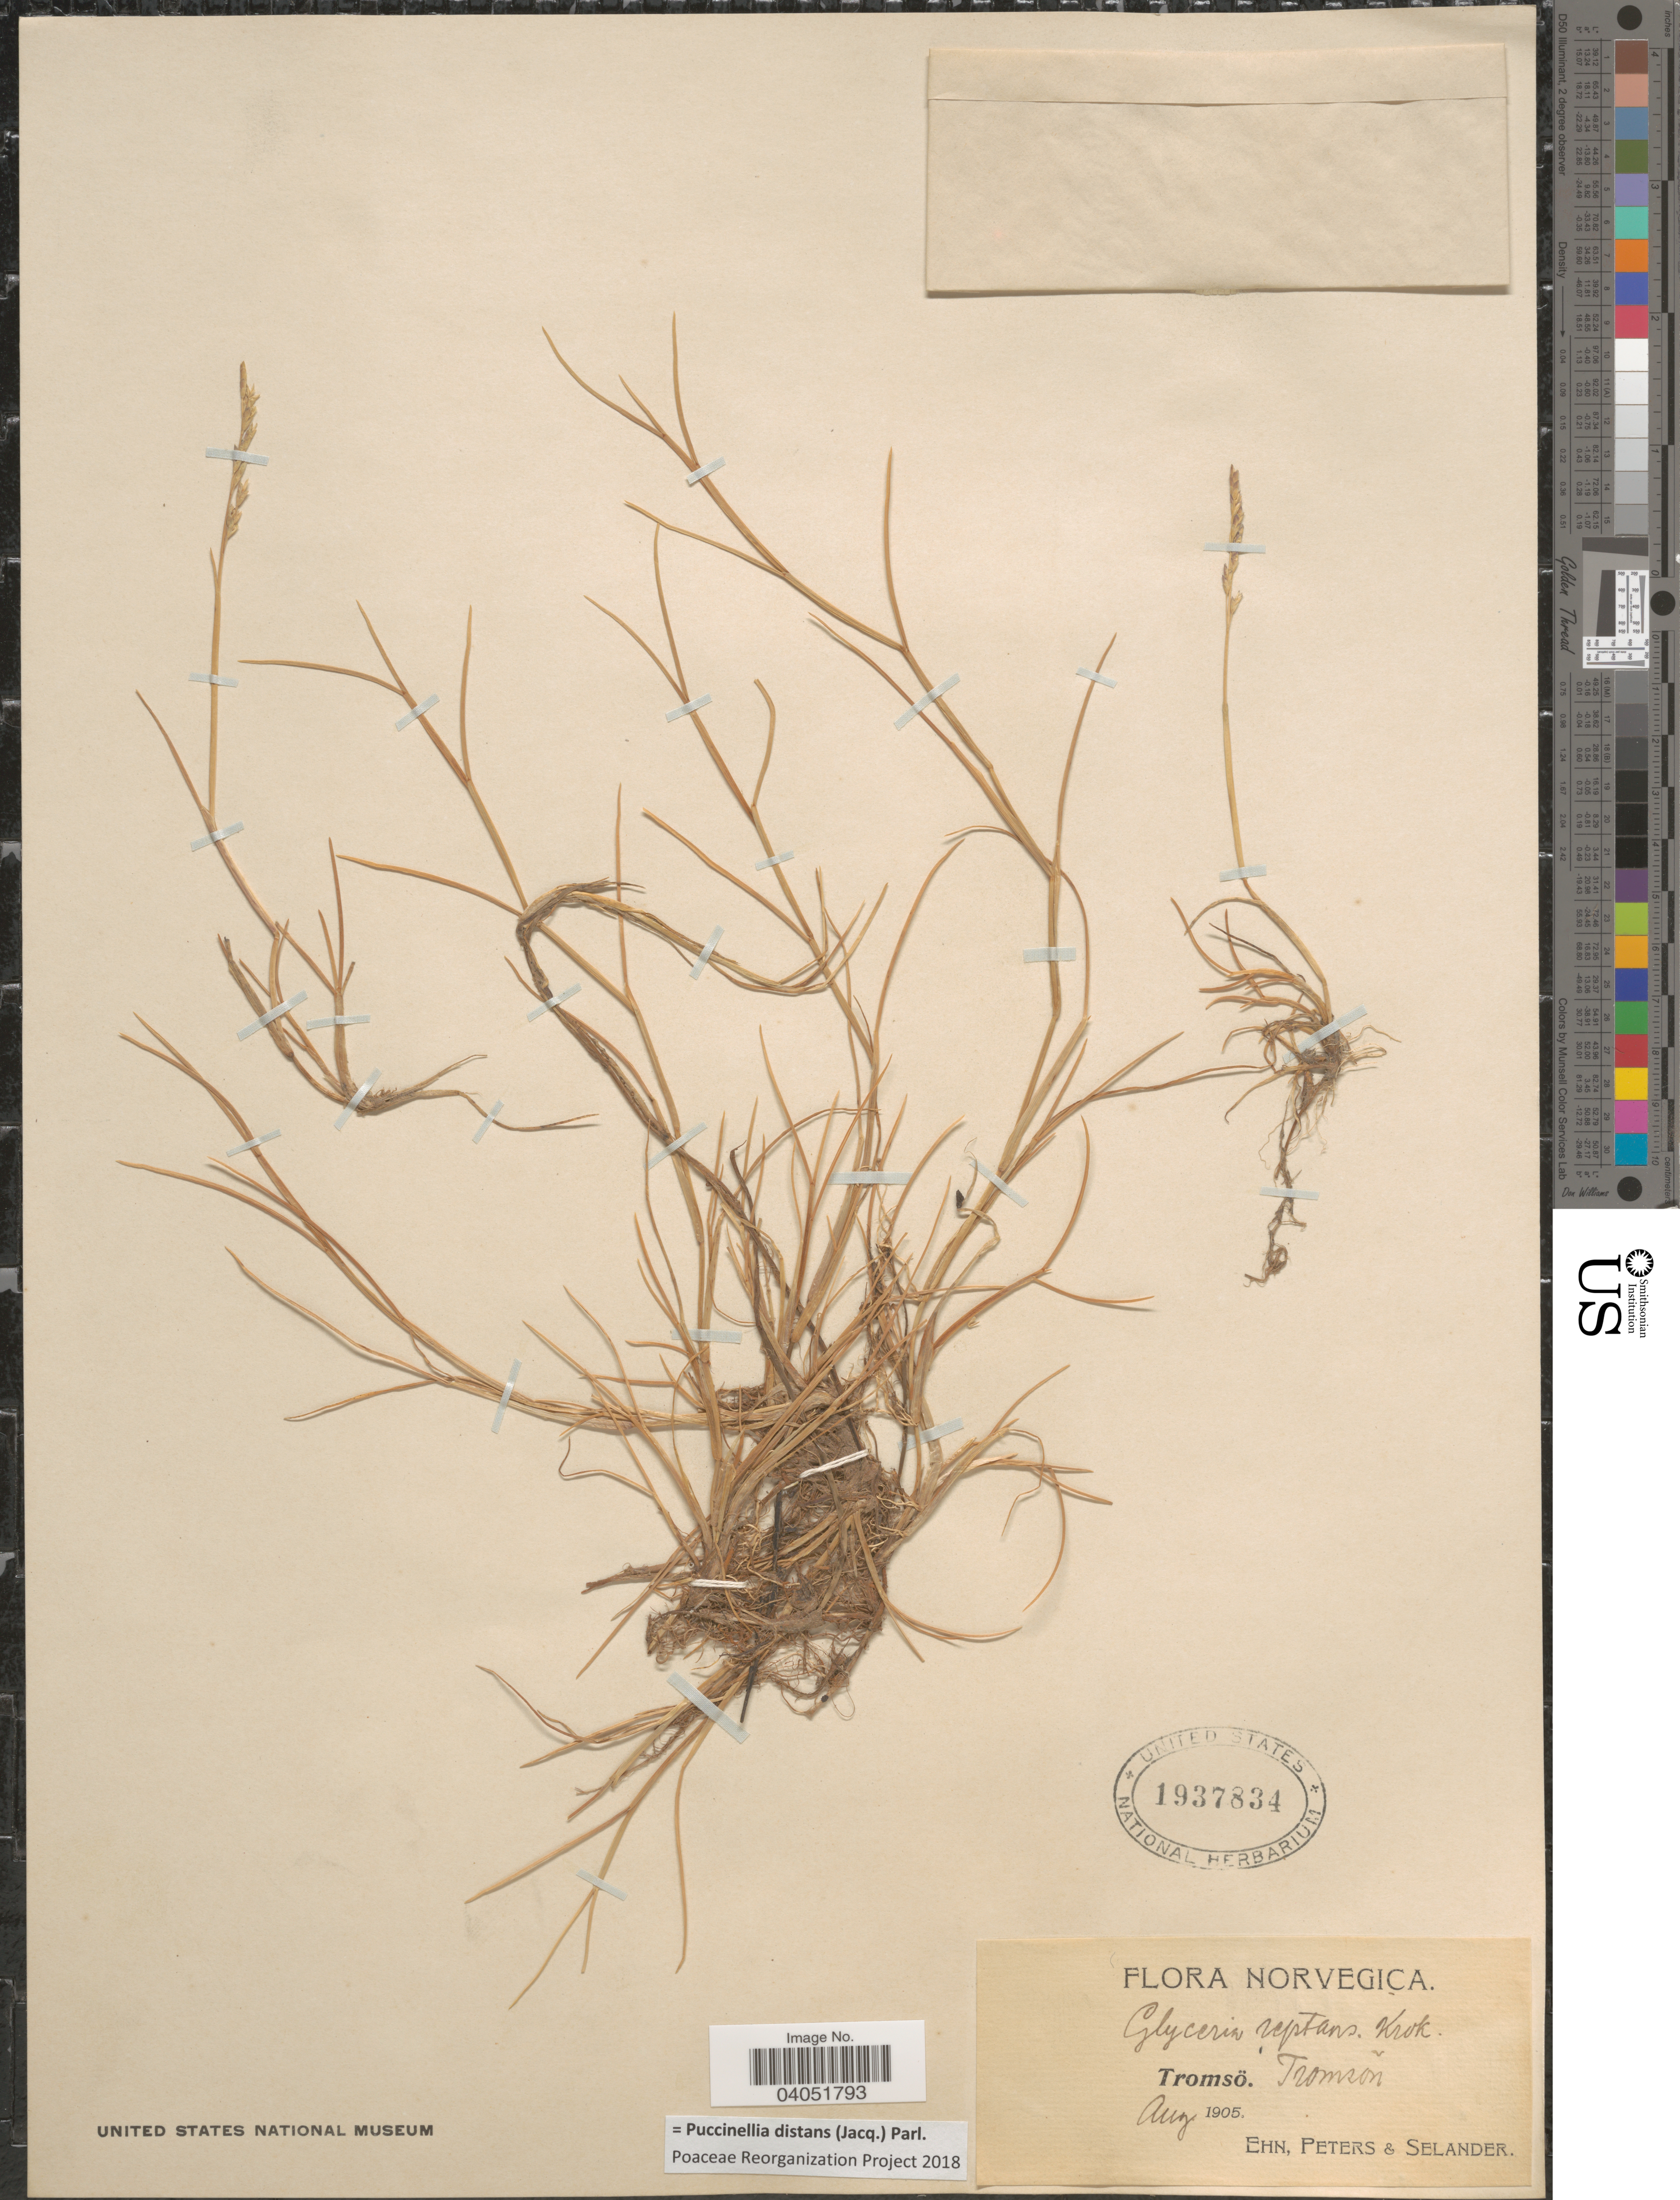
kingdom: Plantae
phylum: Tracheophyta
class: Liliopsida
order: Poales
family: Poaceae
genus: Puccinellia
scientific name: Puccinellia distans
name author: (Jacq.) Parl.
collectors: Ehn, -. Peters & Selander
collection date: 1905-08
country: Norway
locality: Novegica. Tromsö. Tromson.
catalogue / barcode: US 1937834